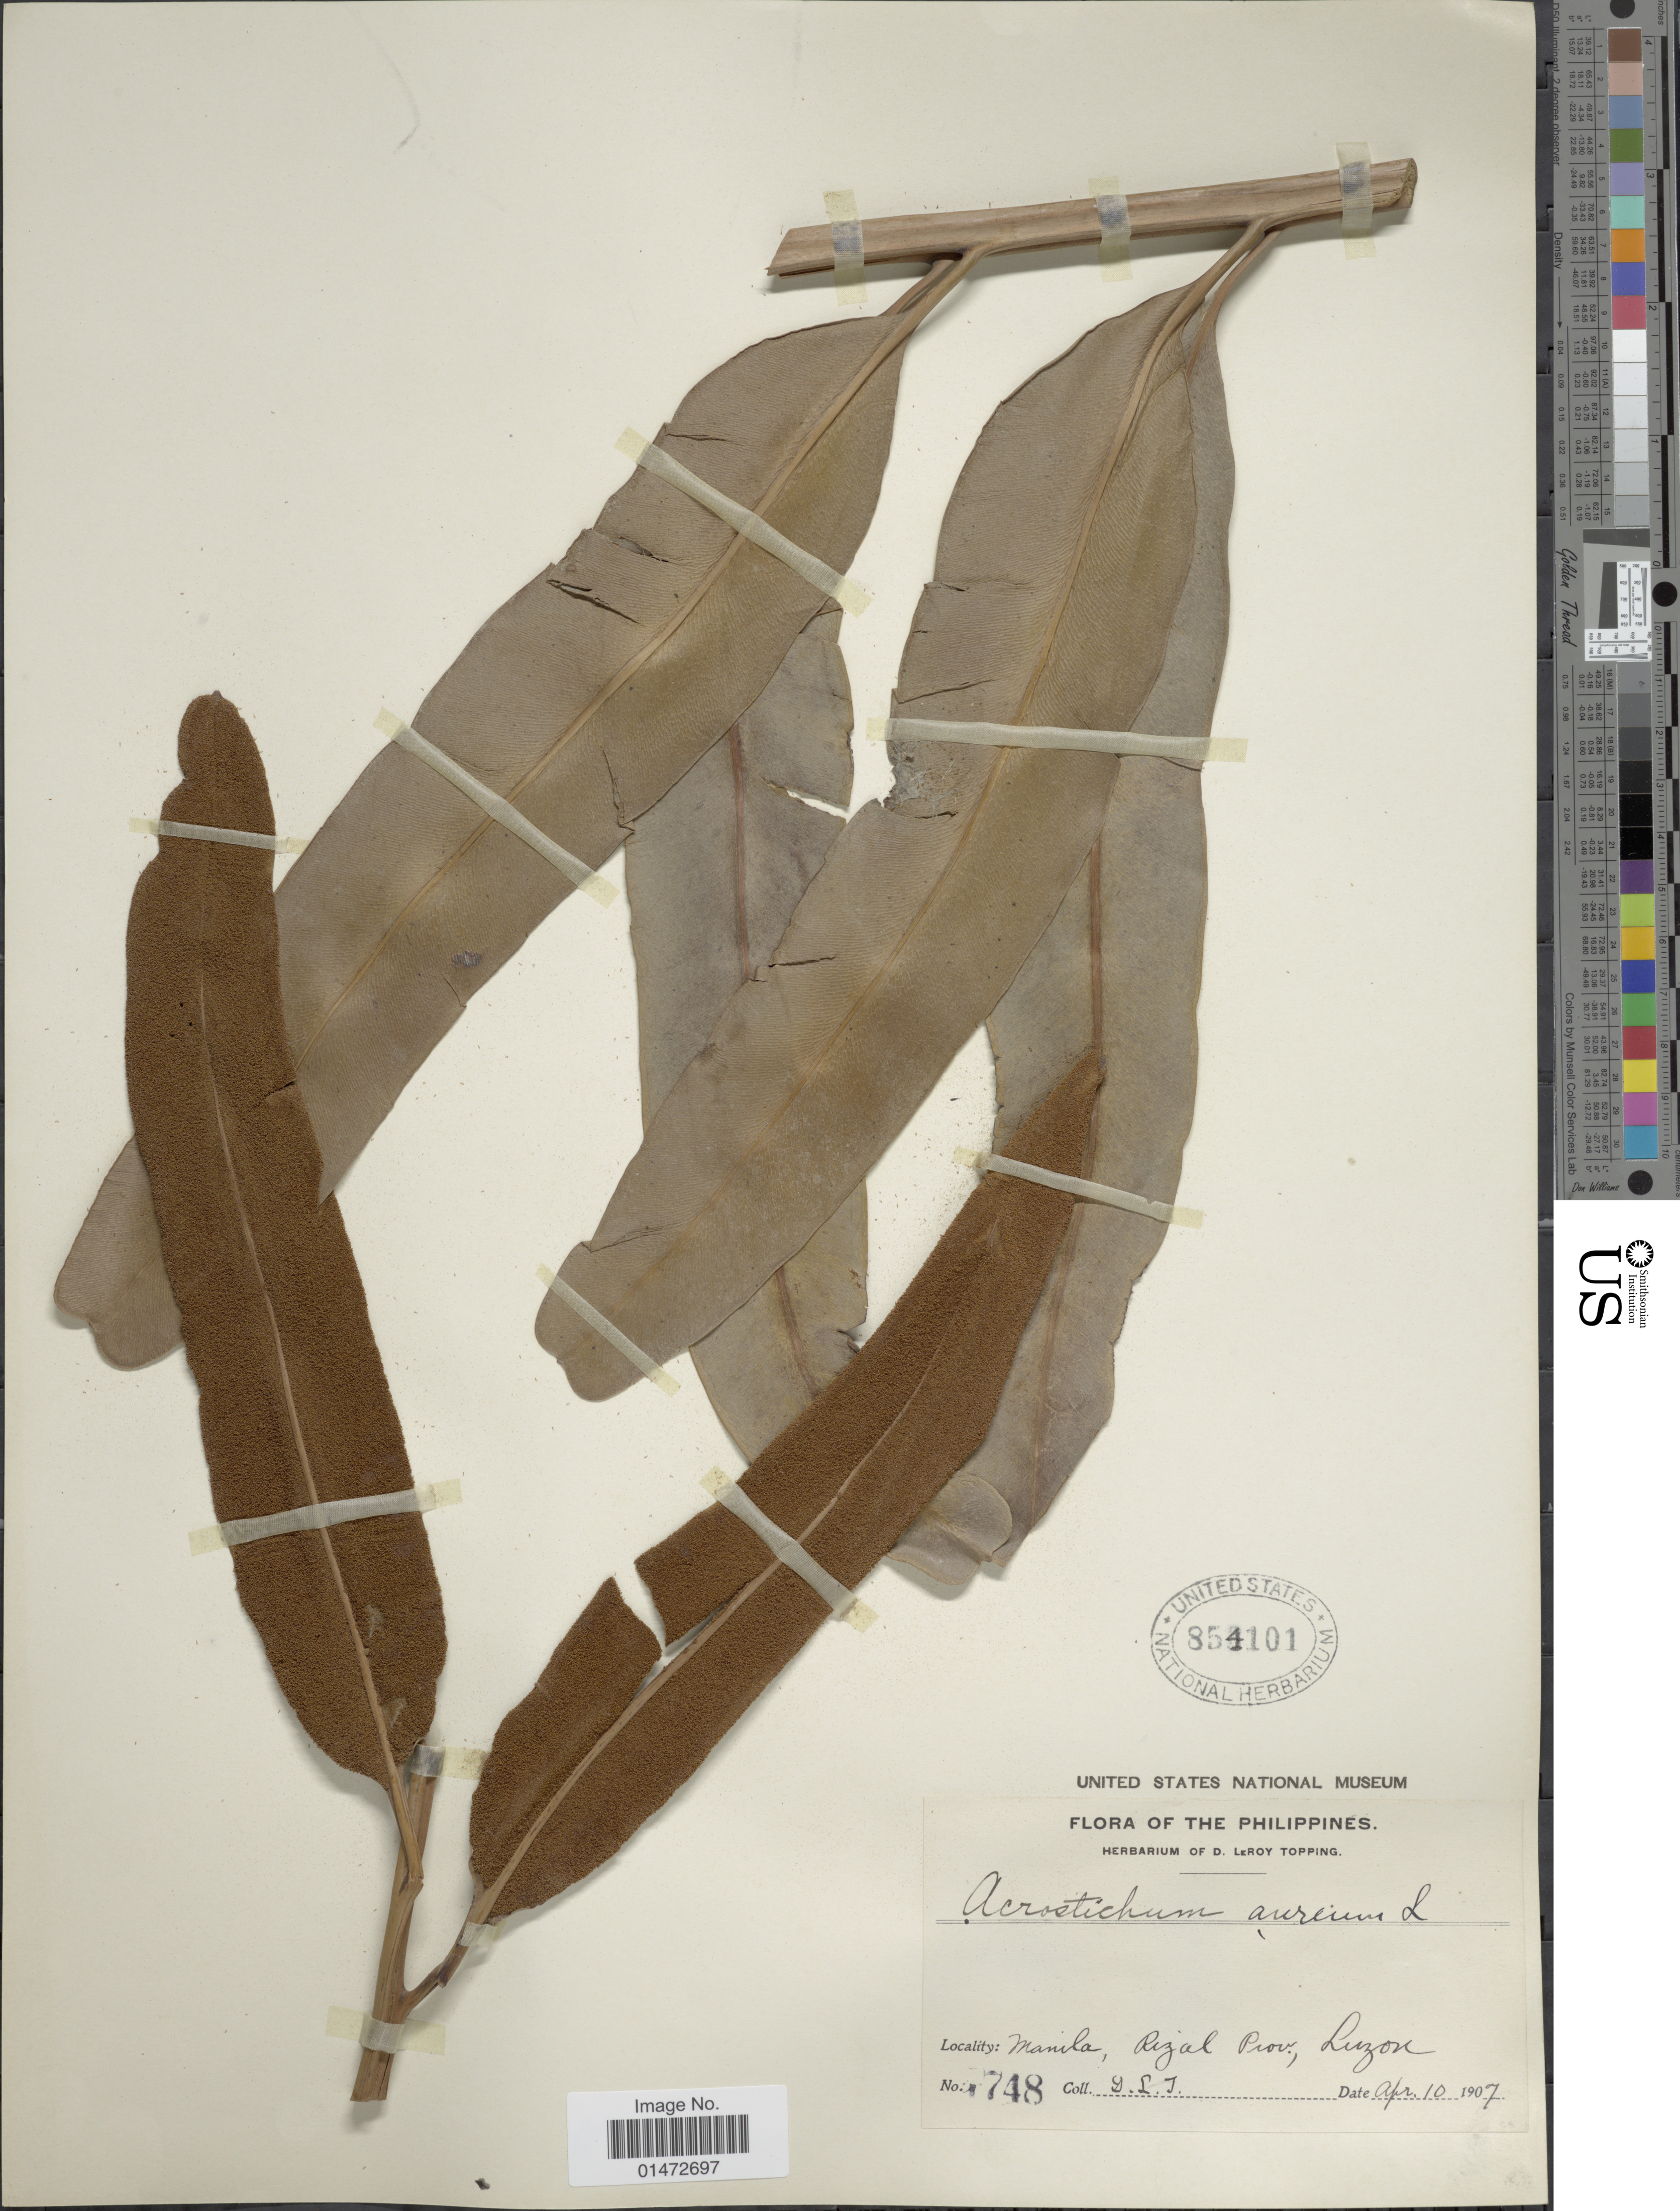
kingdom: Plantae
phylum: Tracheophyta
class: Polypodiopsida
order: Polypodiales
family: Pteridaceae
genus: Acrostichum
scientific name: Acrostichum aureum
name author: L.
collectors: D. L. Topping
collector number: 748*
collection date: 1907-04-10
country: Philippines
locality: Manila, Rizal Prov., Luzon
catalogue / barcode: US 854101